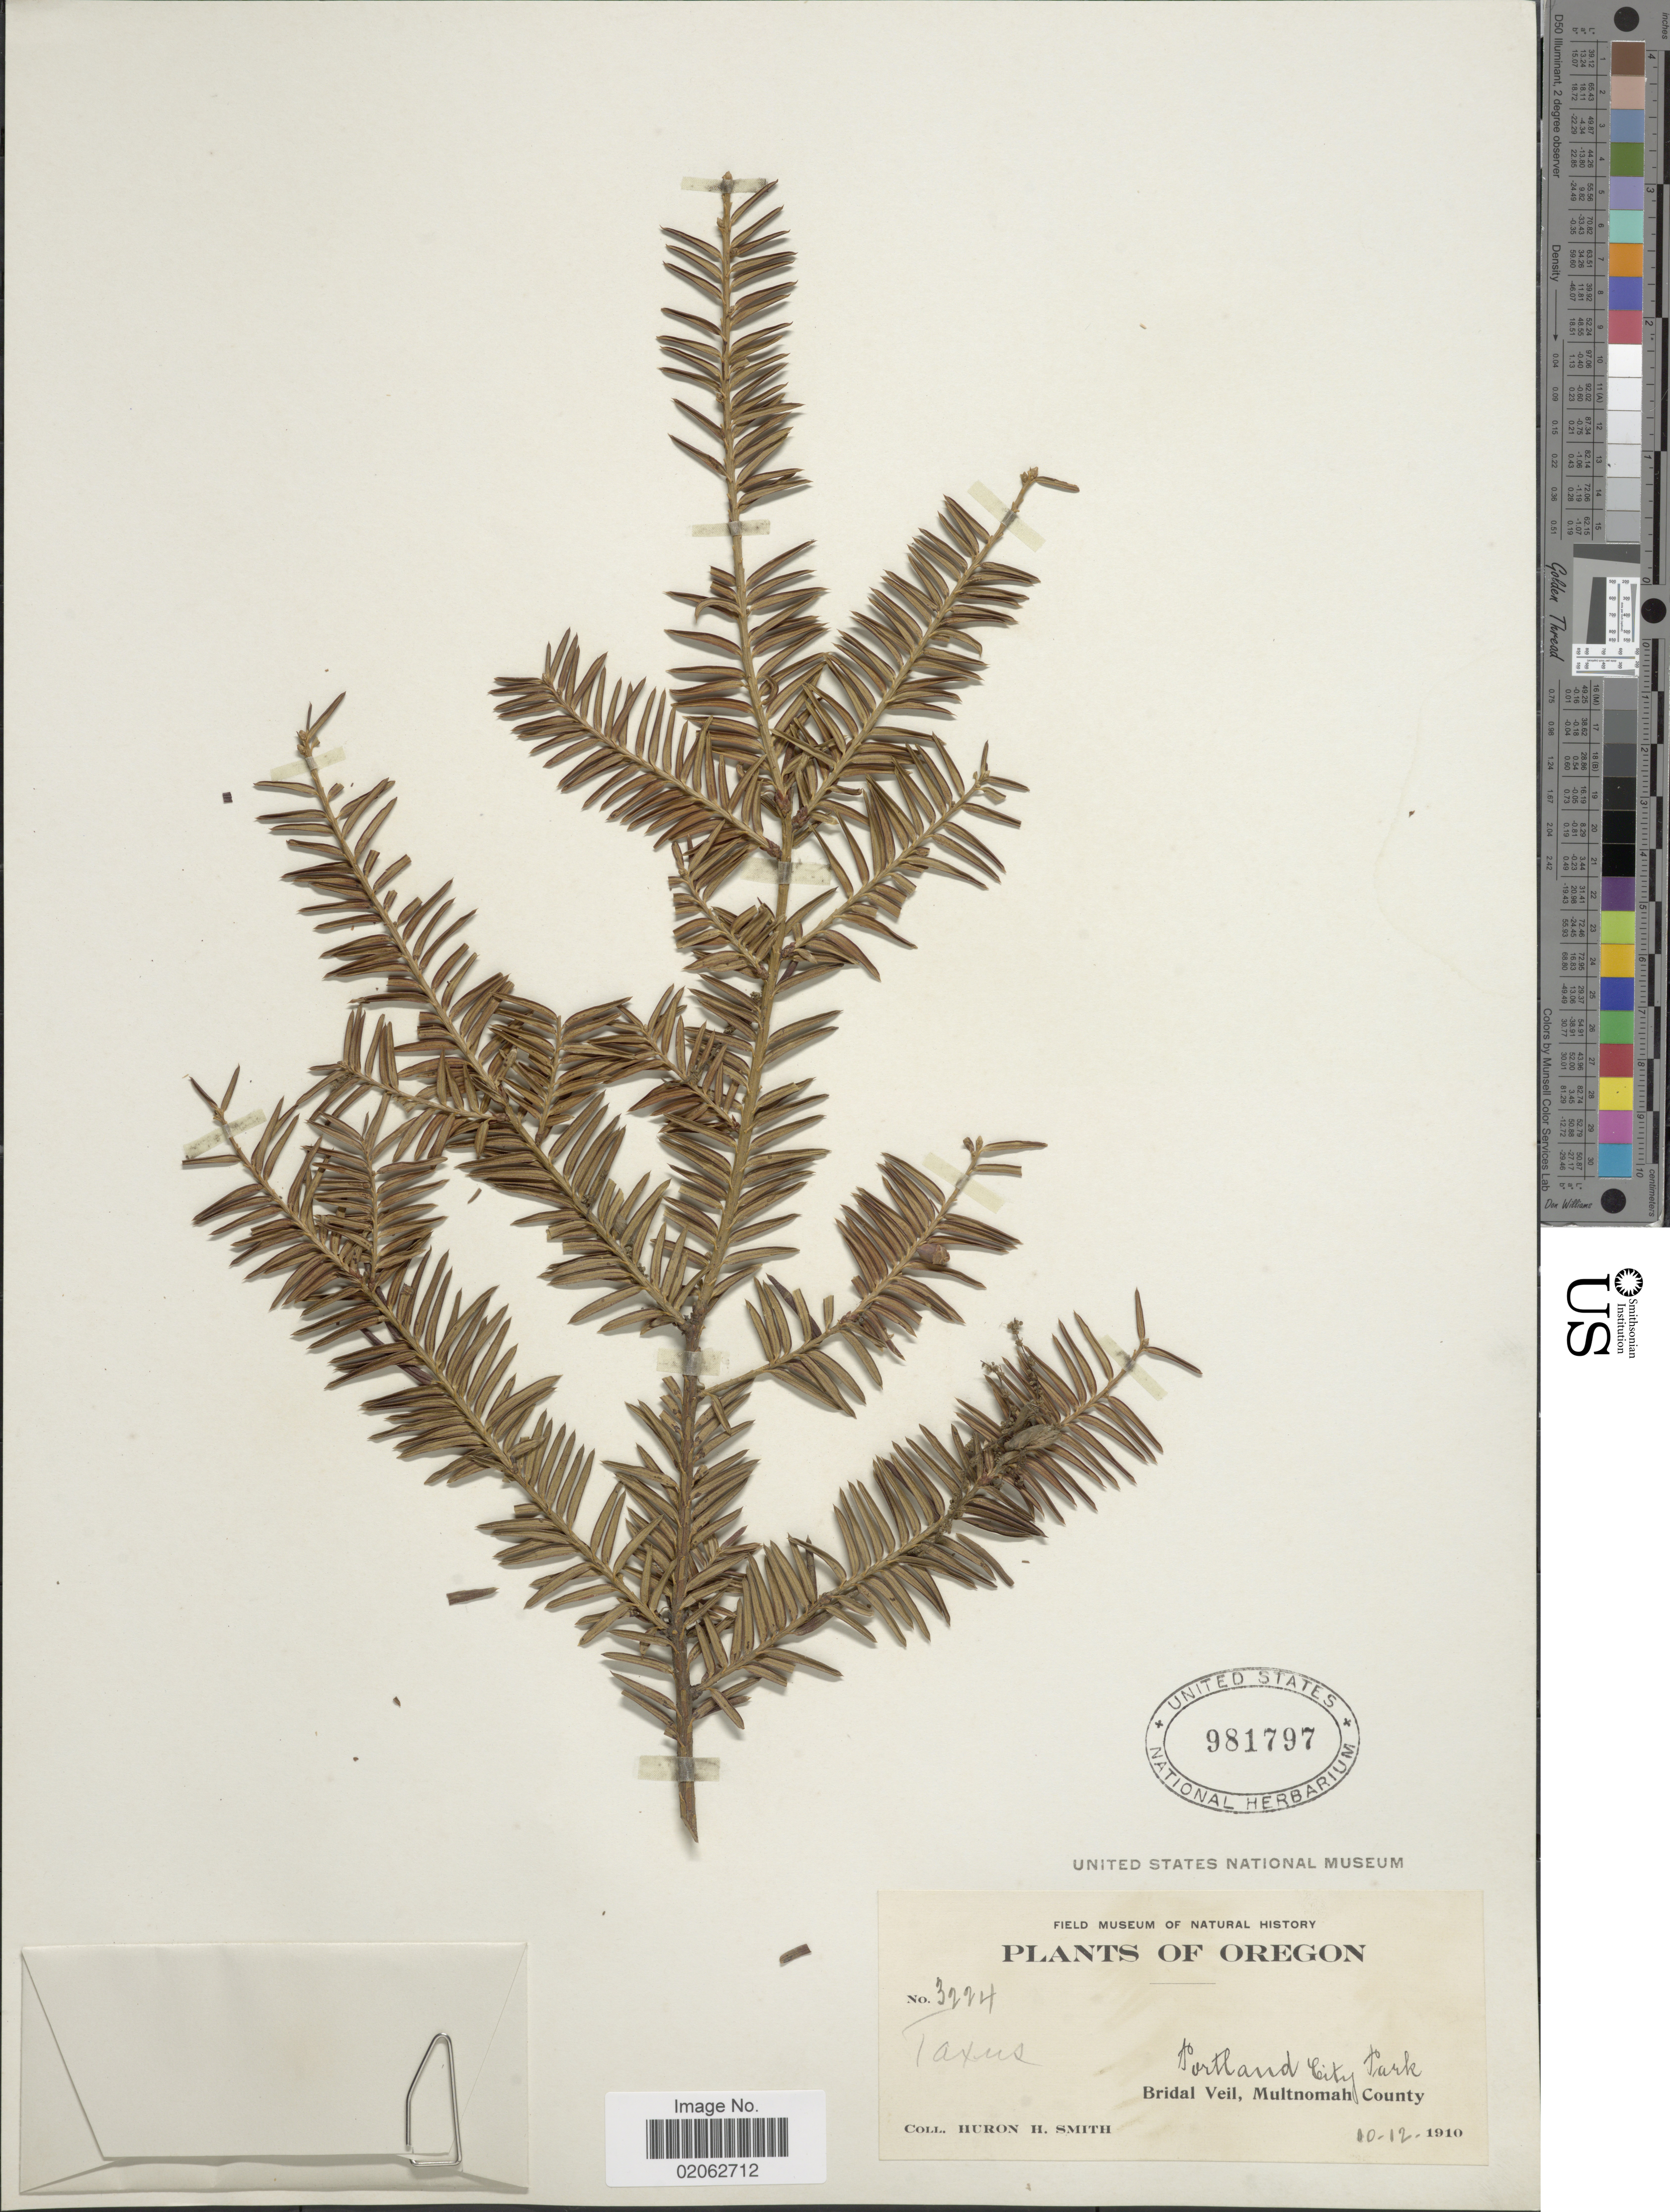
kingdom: Plantae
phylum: Tracheophyta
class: Pinopsida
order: Pinales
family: Taxaceae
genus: Taxus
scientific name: Taxus brevifolia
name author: Nutt.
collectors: Huron H. Smith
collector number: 3224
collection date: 1910-10-12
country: United States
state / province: Oregon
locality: Portland City Park, Bridal Veil, Multnomah County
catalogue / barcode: US 981797